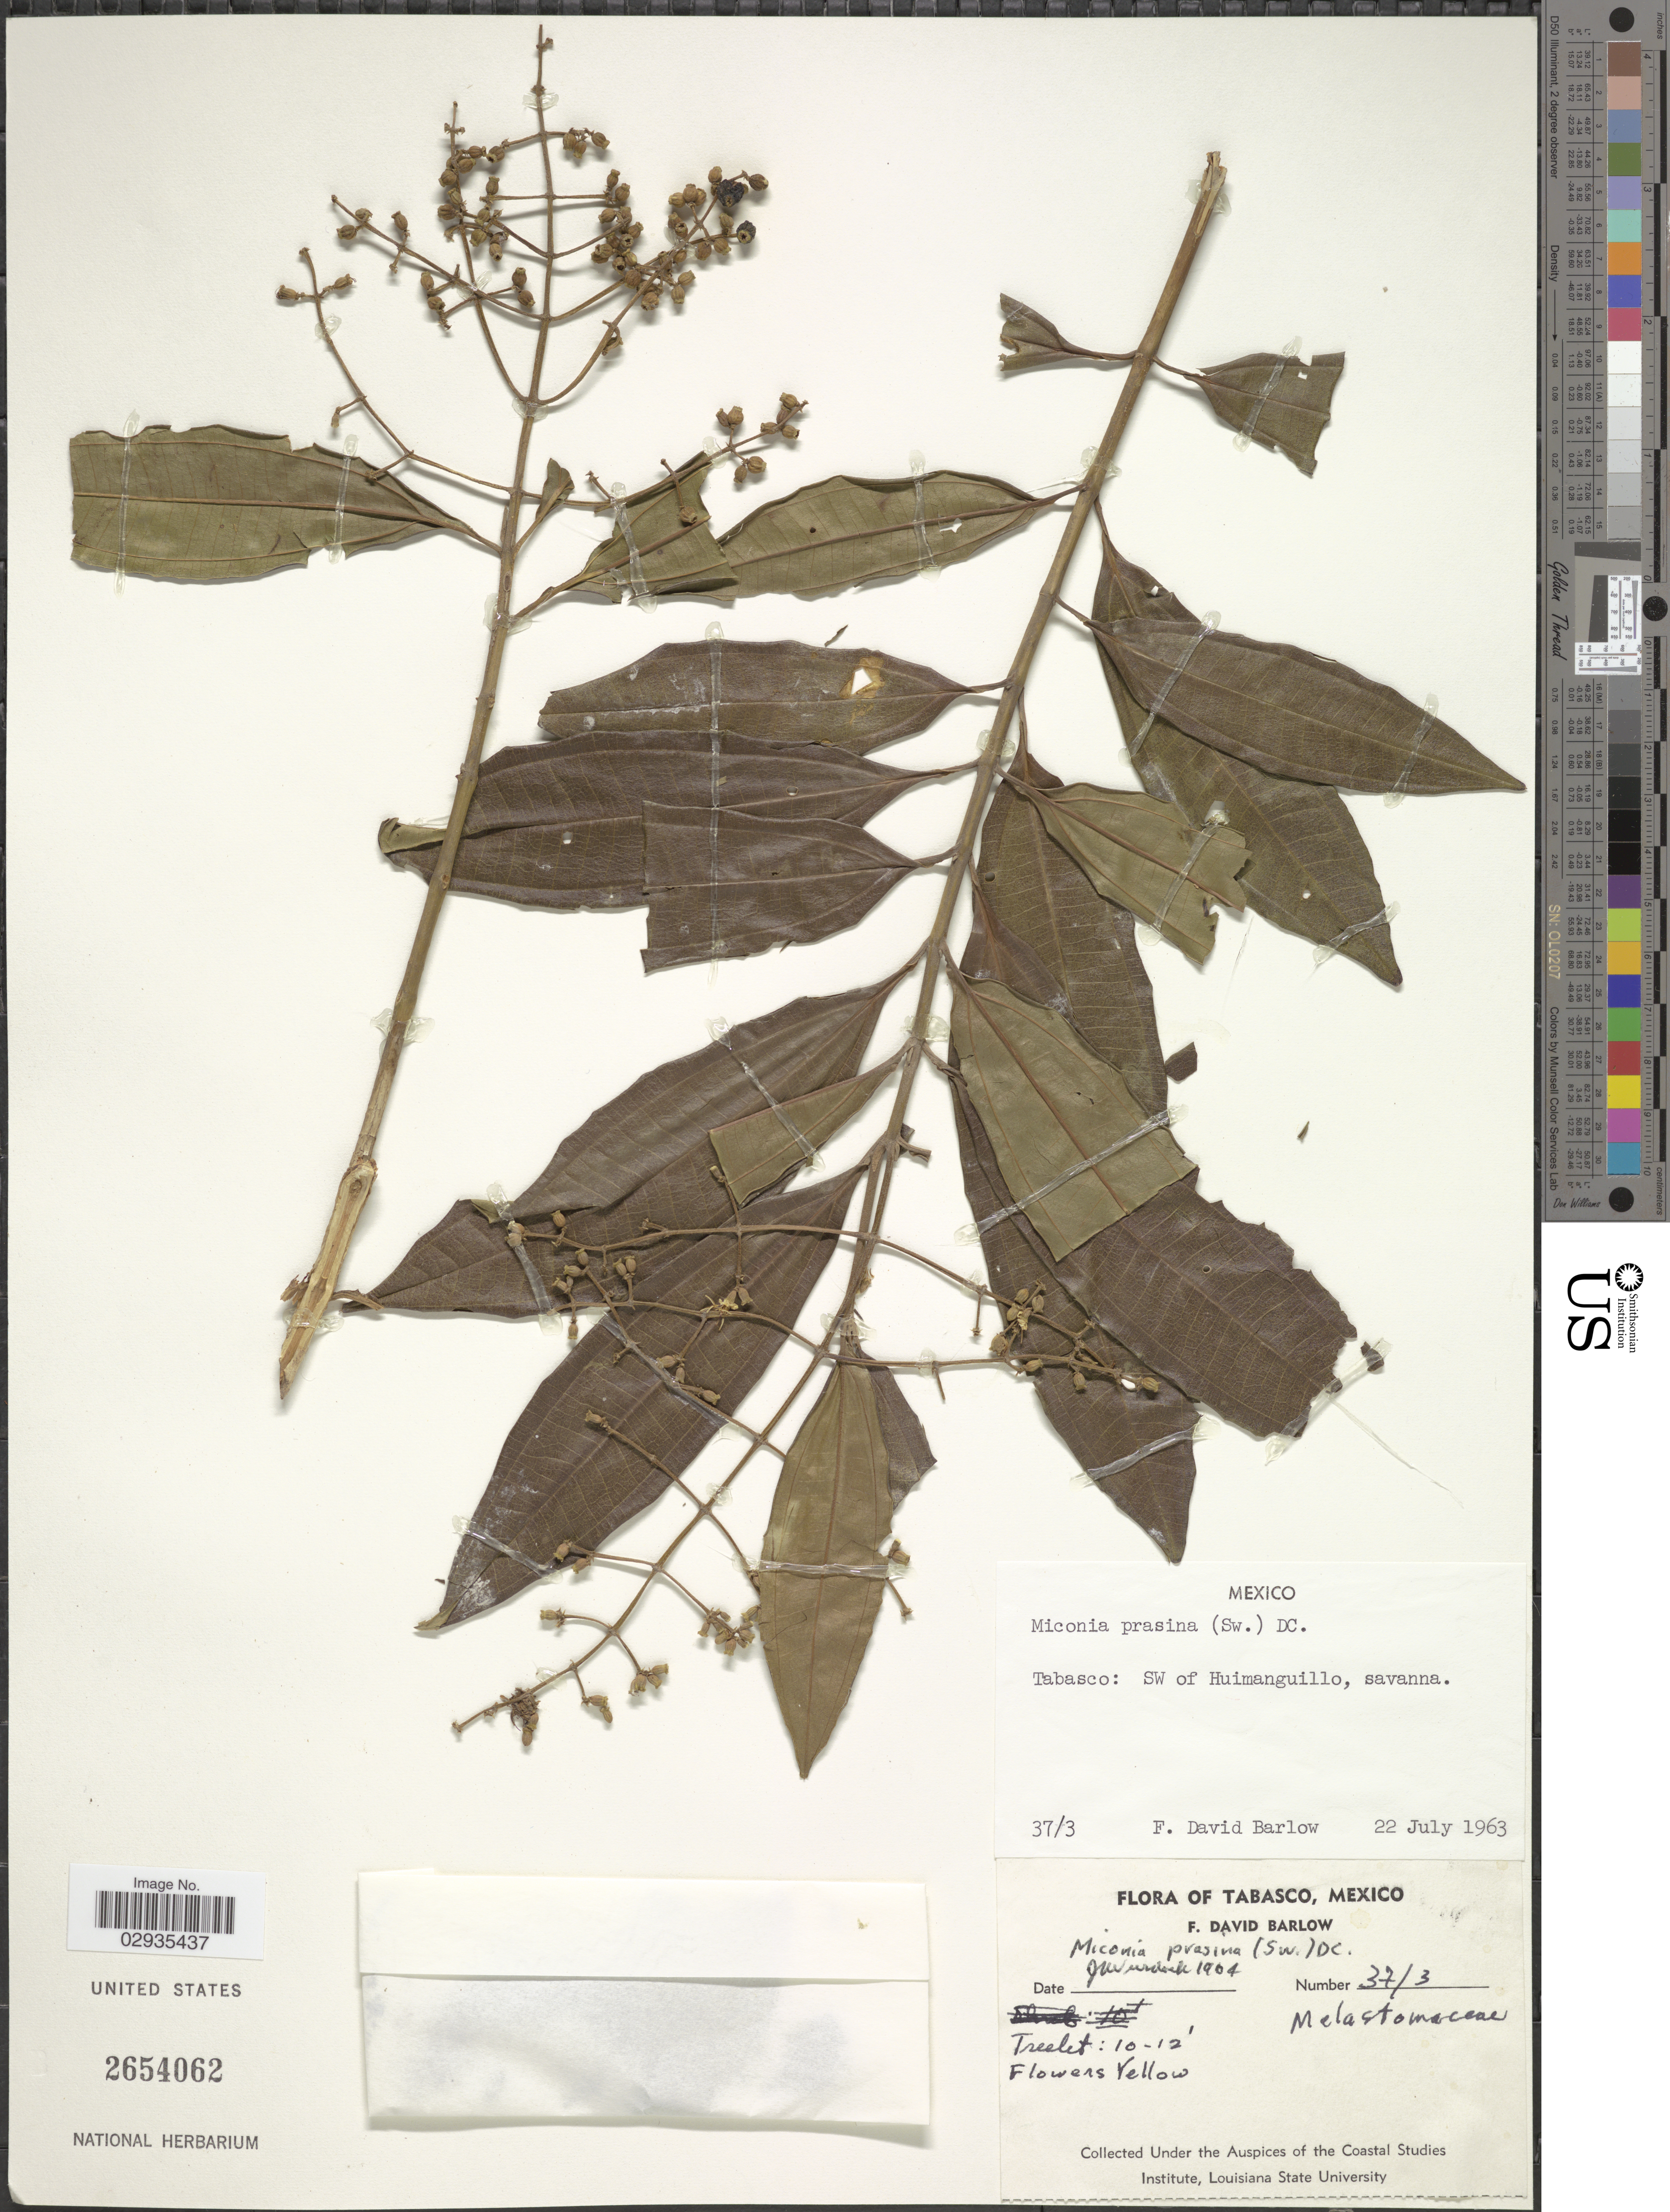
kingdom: Plantae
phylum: Tracheophyta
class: Magnoliopsida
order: Myrtales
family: Melastomataceae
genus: Miconia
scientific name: Miconia prasina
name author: (Sw.) DC.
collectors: F. D. Barlow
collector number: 37/3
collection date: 1963-07-22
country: Mexico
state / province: Tabasco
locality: SW of Huimanguillo, savanna.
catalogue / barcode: US 2654062